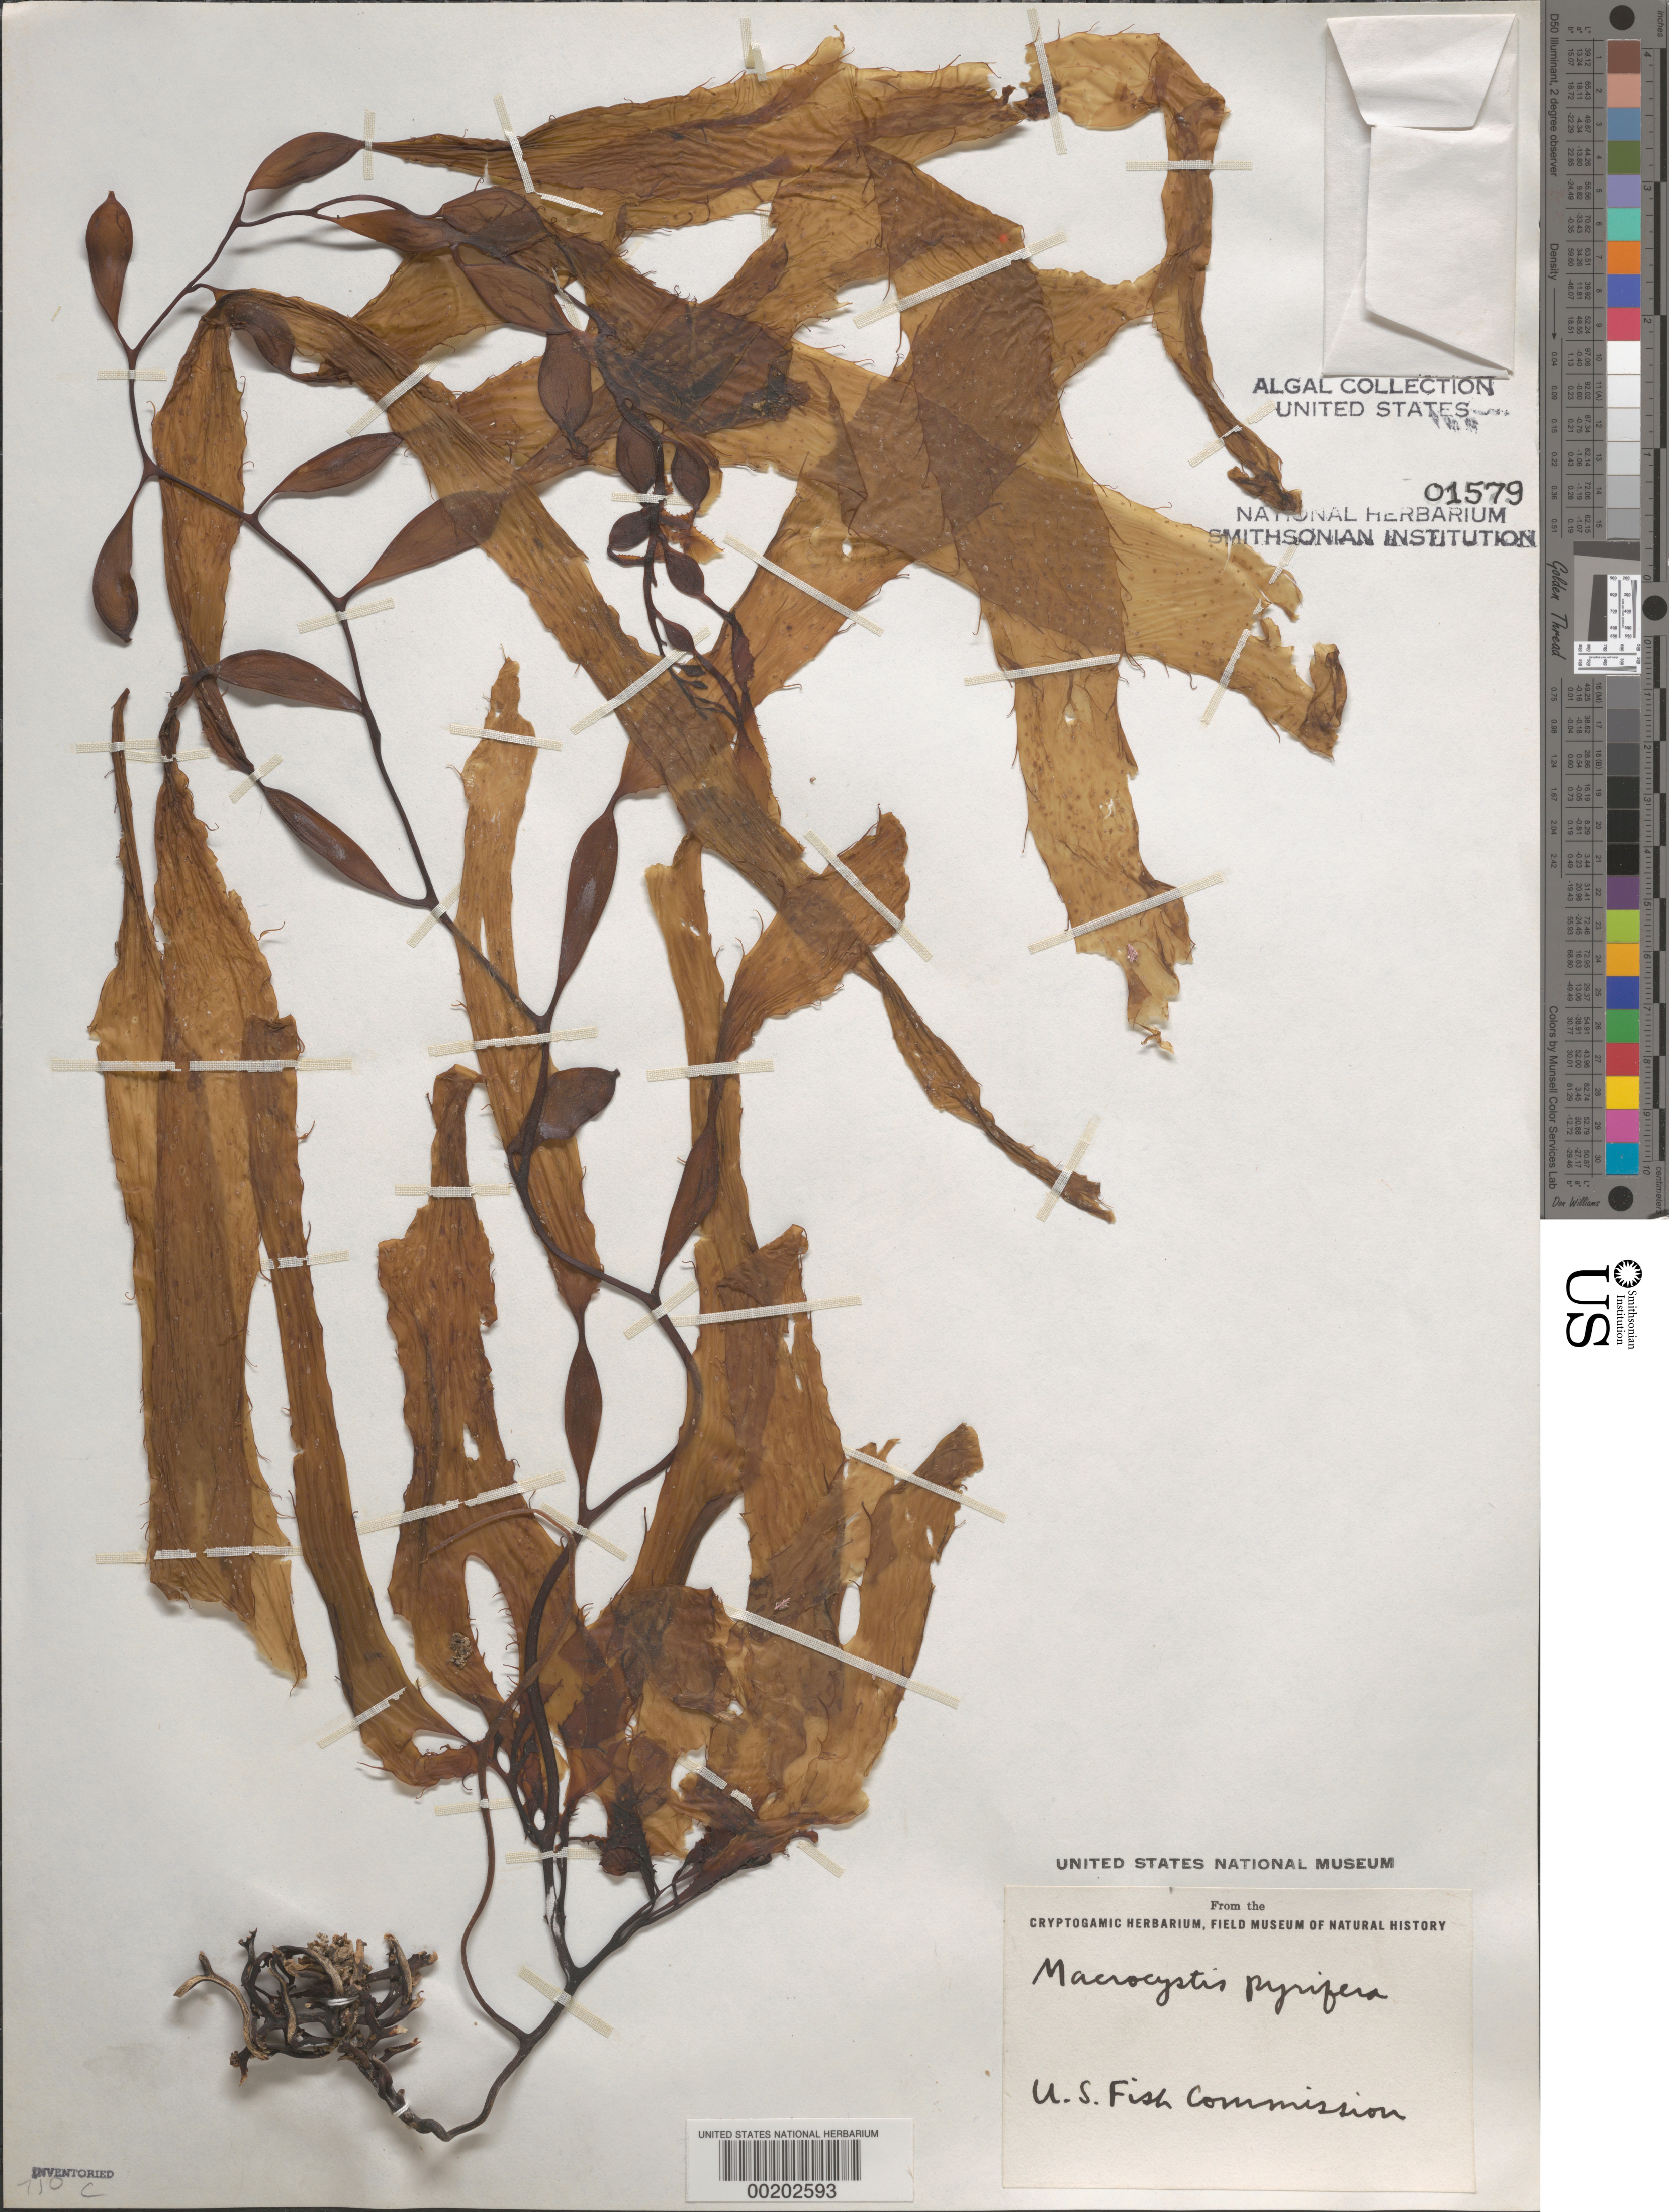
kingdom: Chromista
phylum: Ochrophyta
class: Phaeophyceae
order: Laminariales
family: Laminariaceae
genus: Macrocystis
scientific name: Macrocystis pyrifera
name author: (L.) C. Agardh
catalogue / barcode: US 1579